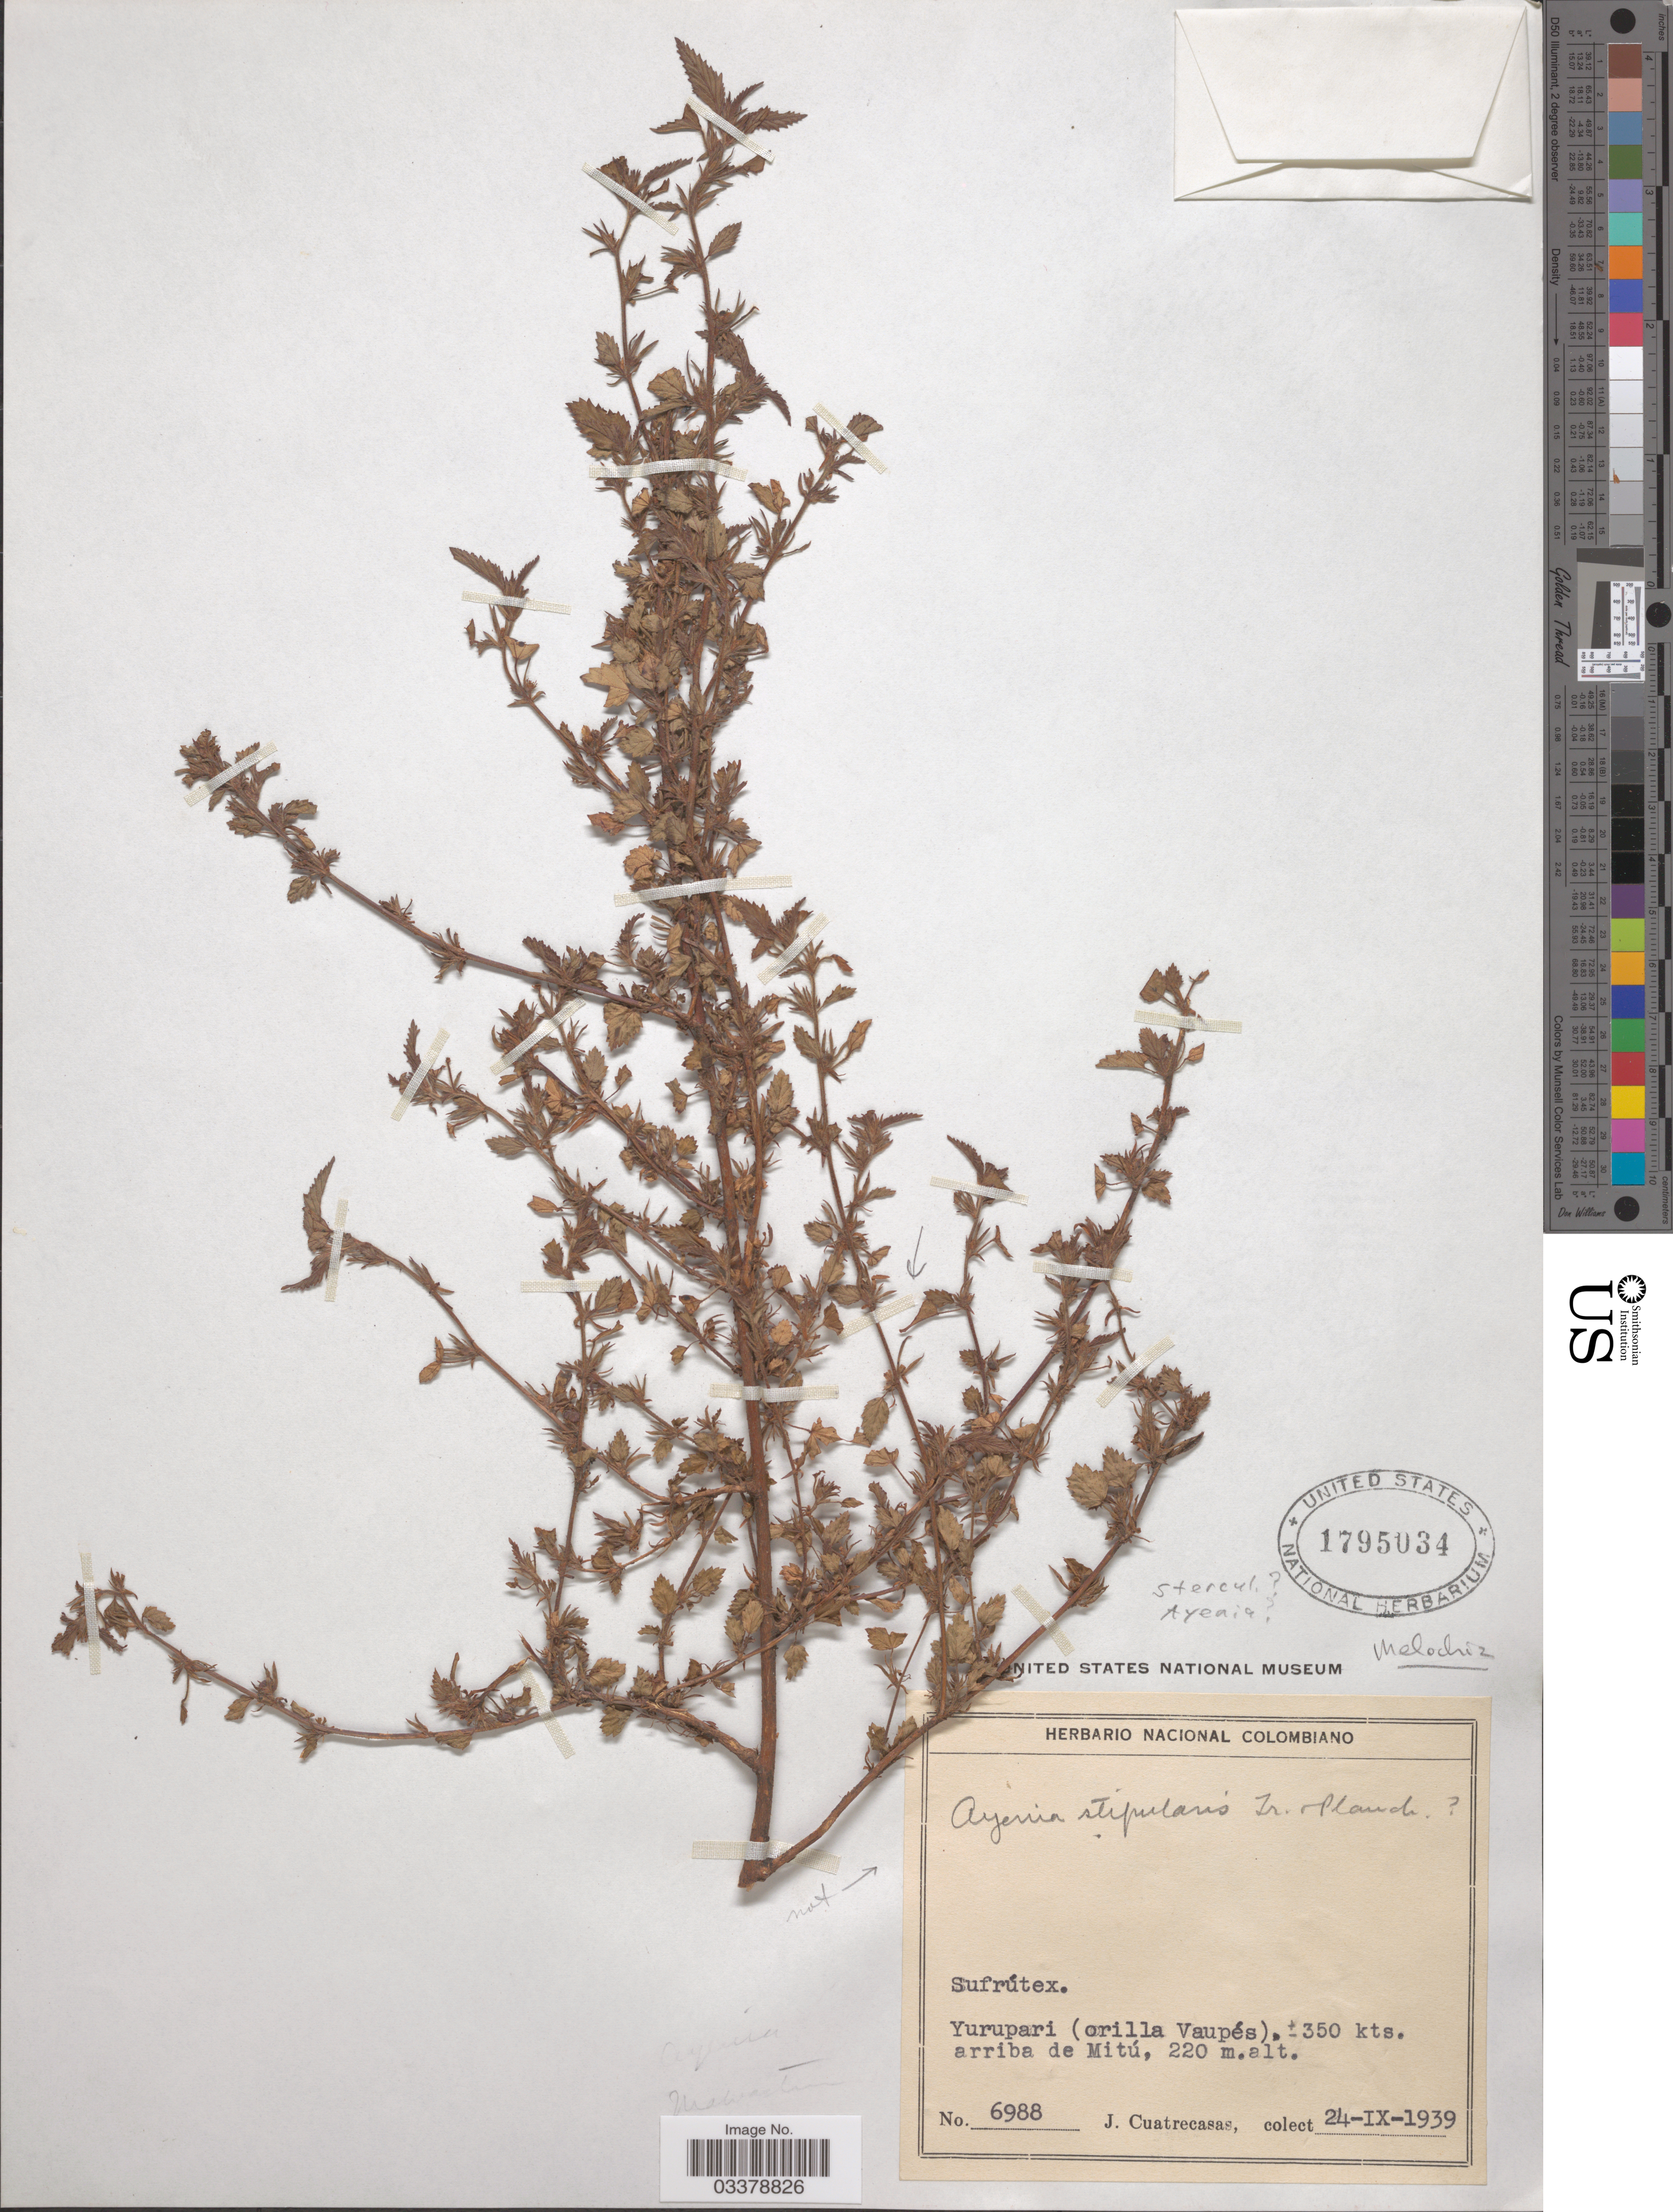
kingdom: Plantae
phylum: Tracheophyta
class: Magnoliopsida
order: Malvales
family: Malvaceae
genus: Melochia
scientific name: Melochia sp.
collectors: J. Cuatrecasas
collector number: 6988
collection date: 1939-09-24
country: Colombia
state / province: Vaupés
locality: Yurupari (orilla Vaupés), ± 350 kts. arriba de Mitú.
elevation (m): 220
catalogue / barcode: US 1795034